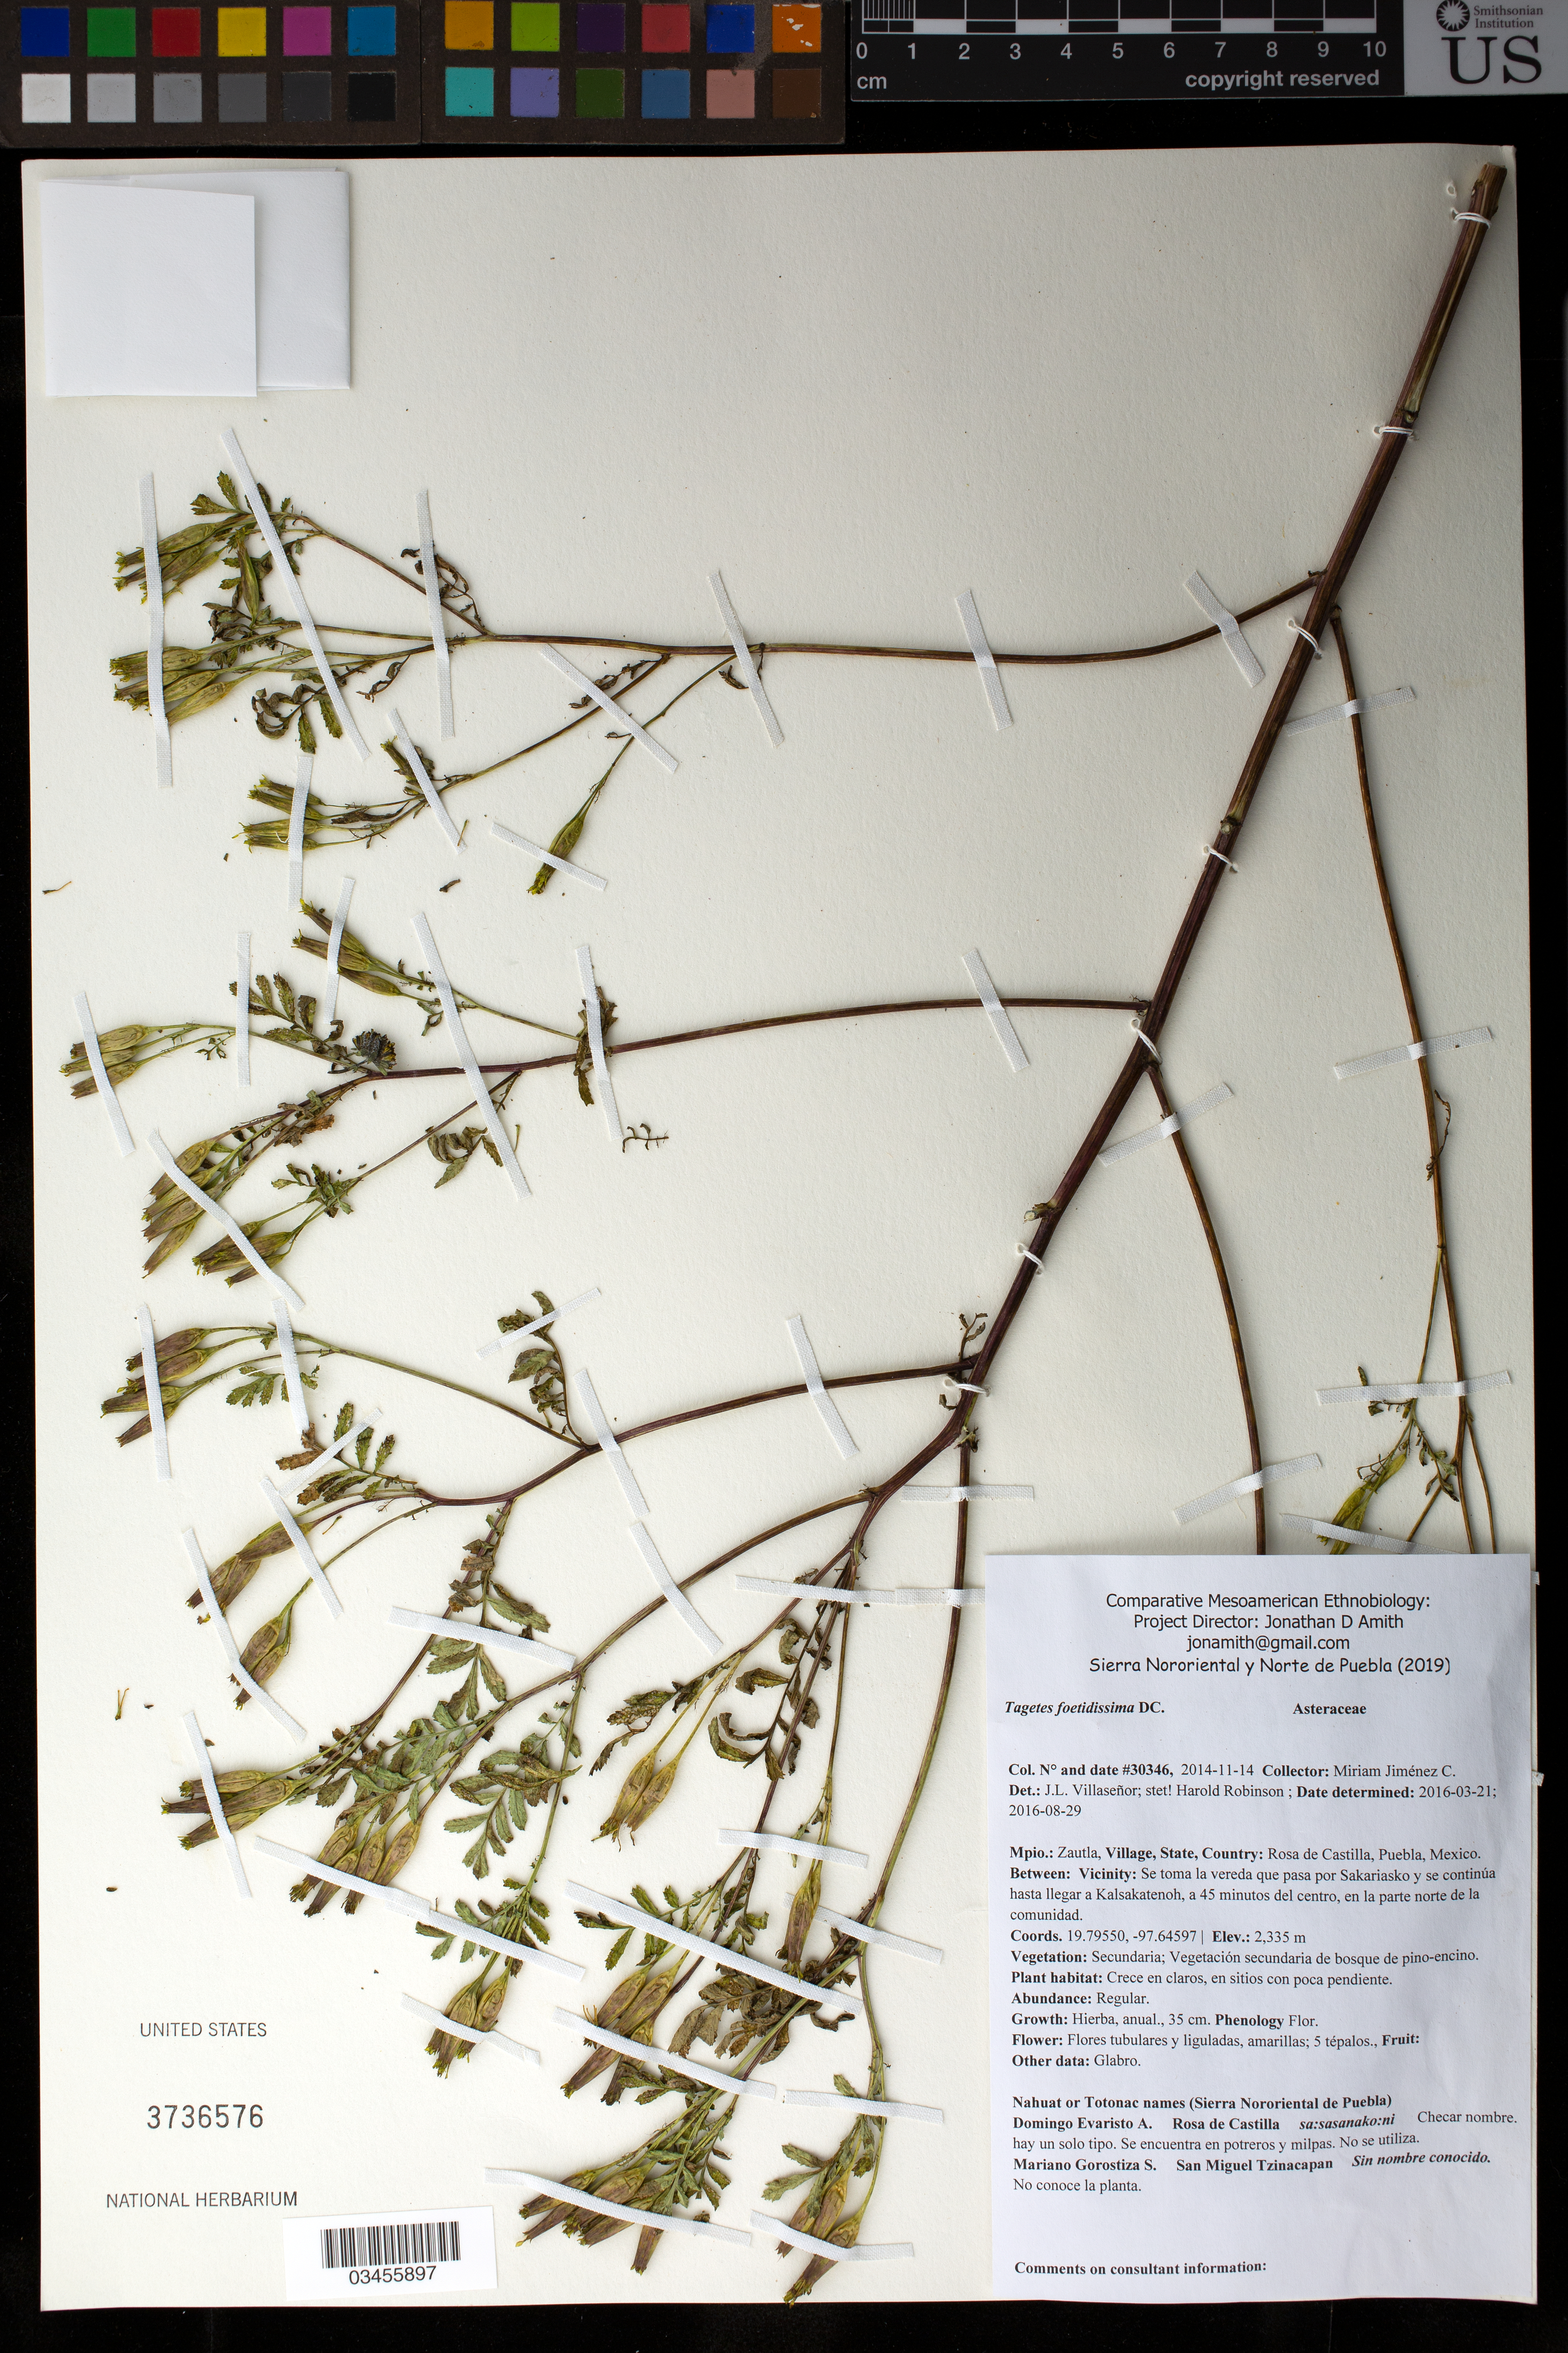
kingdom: Plantae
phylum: Tracheophyta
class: Magnoliopsida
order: Asterales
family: Asteraceae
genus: Tagetes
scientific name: Tagetes foetidissima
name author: DC.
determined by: Robinson, Harold E., (US)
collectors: M. Jiménez Chimil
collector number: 30346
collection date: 2014-11-14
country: México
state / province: Puebla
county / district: Zautla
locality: PUEBLO: Rosa de Castilla; LOCALIDAD EXACTA: Se toma la vereda que pasa por Sakariasko y se continúa hasta llegar a Kalsakatenoh, a 45 minutos del centro, en la parte norte de la comunidad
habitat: Vegetación secundaria de bosque de pino-encino; en claros, en sitios con poca pendiente.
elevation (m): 2335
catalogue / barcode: US 3736576